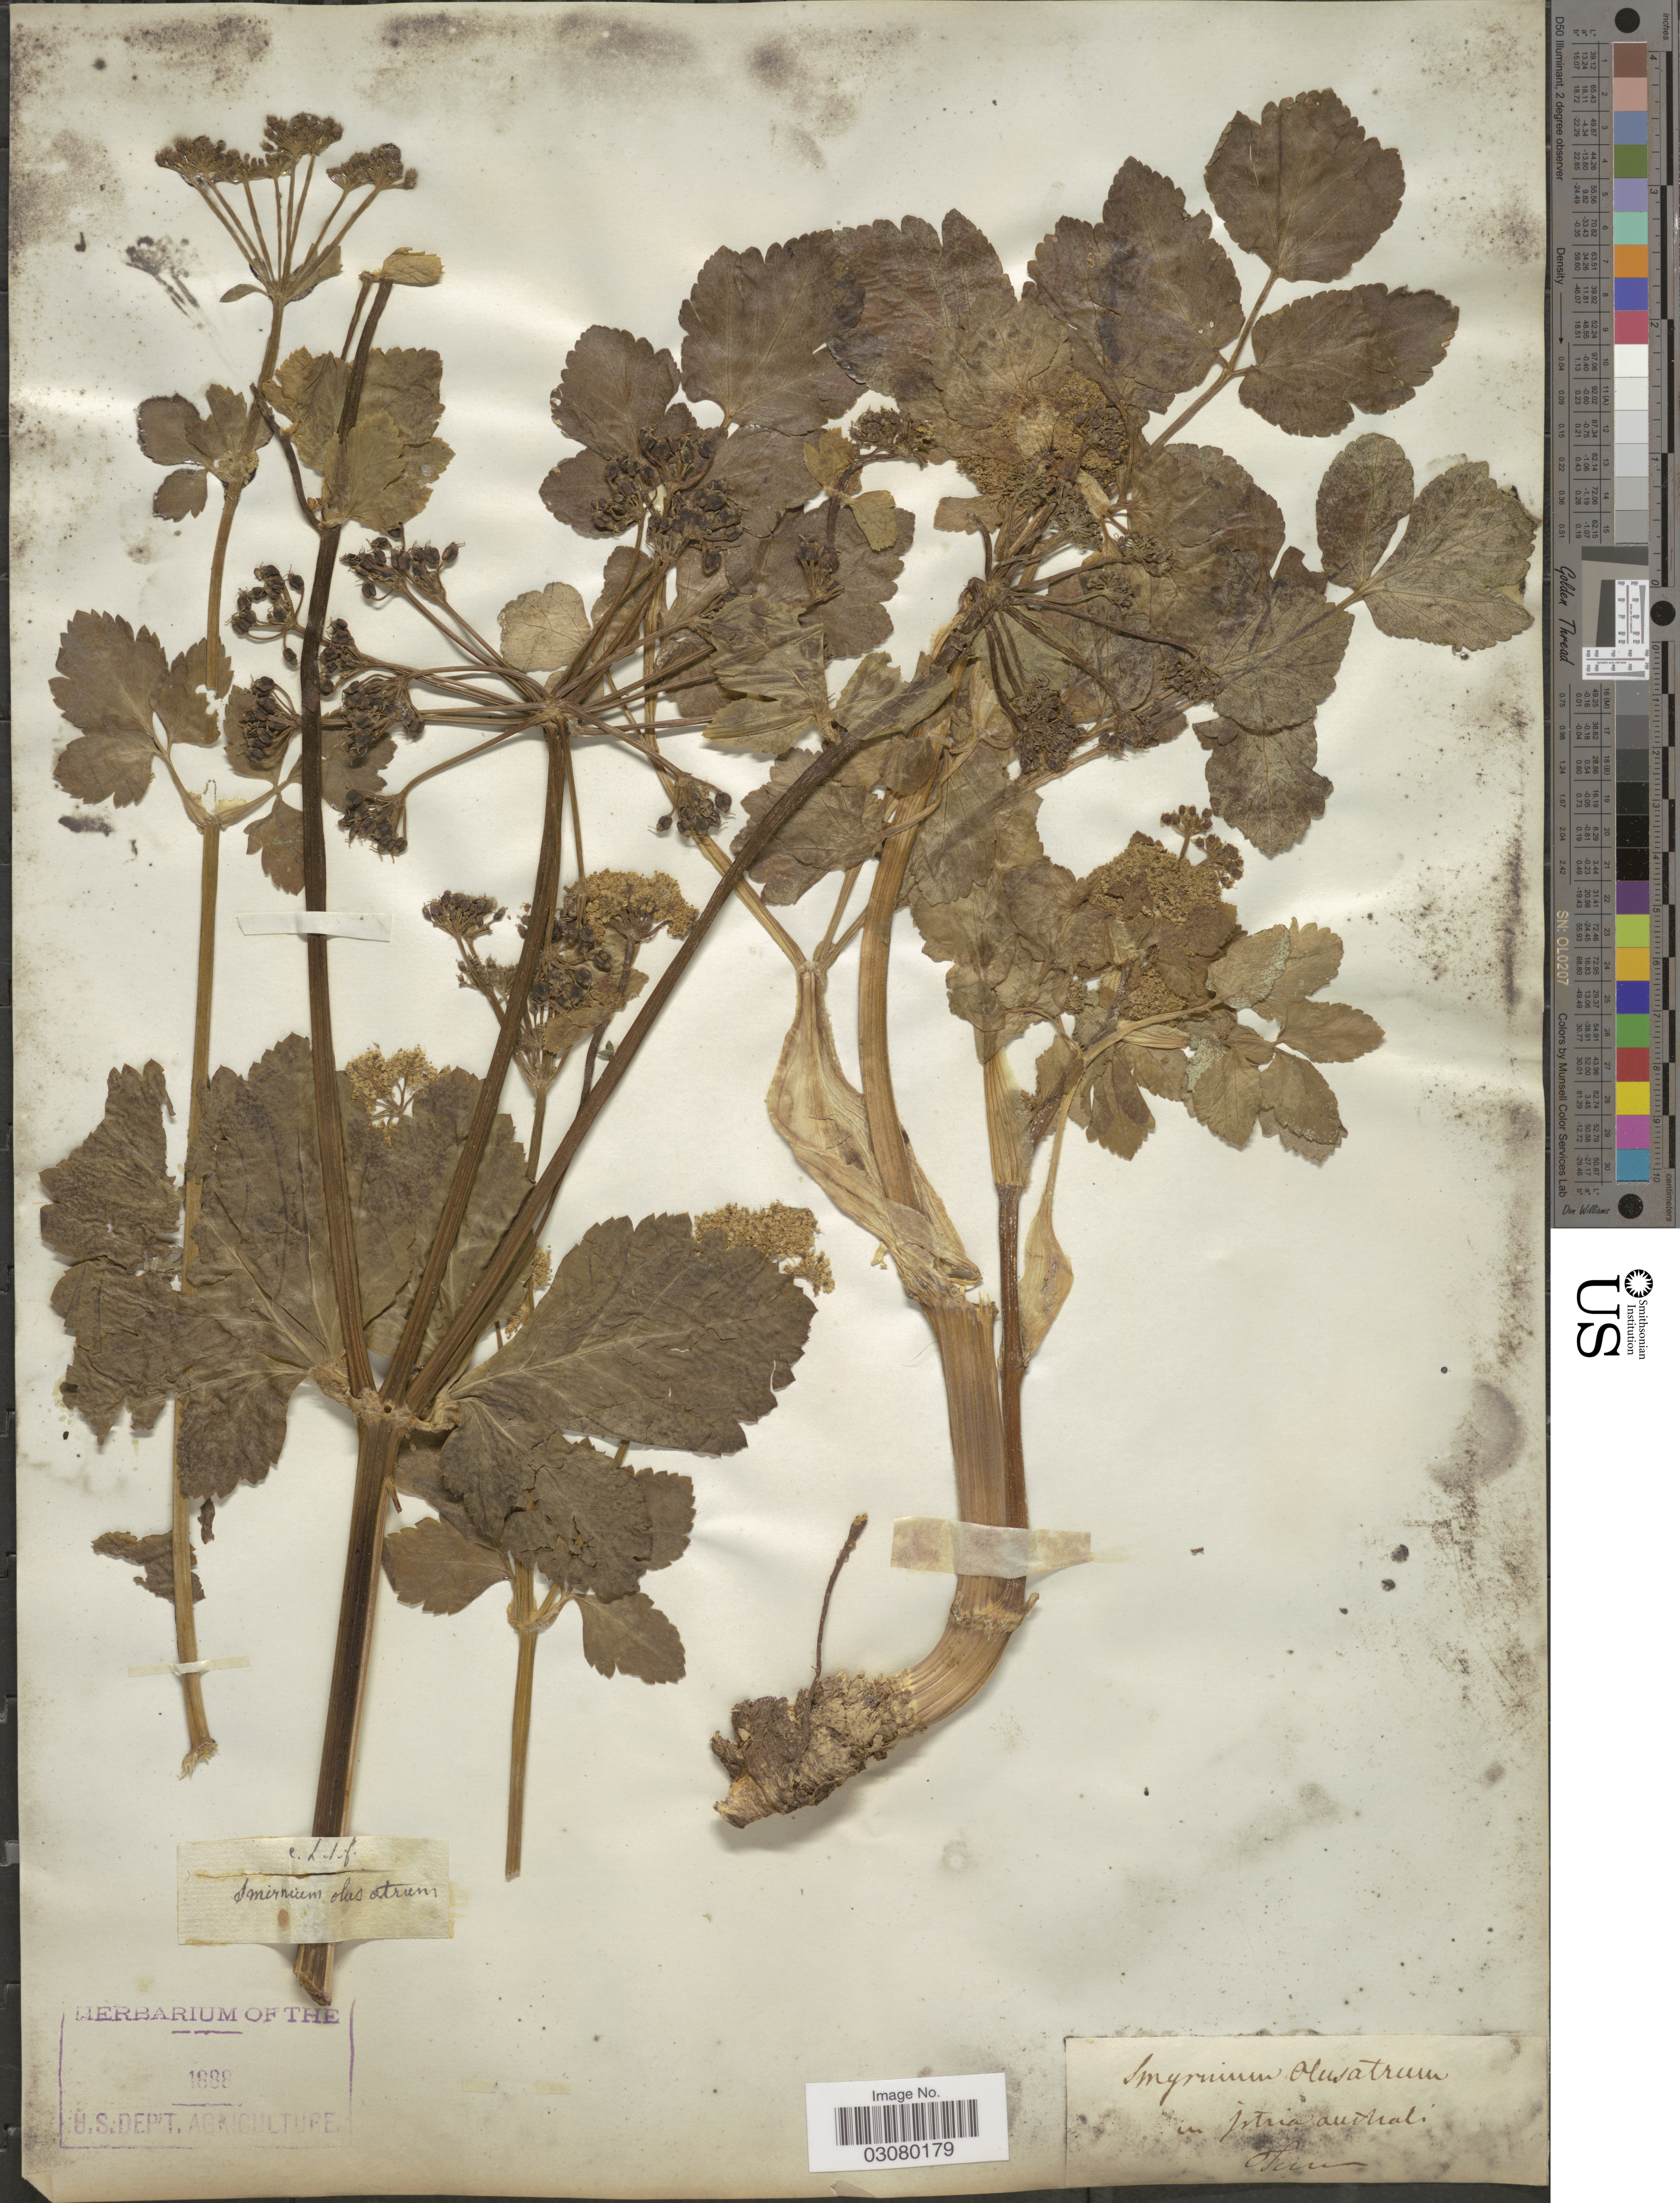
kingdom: Plantae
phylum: Tracheophyta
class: Magnoliopsida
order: Apiales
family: Apiaceae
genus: Smyrnium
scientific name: Smyrnium olusatrum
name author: L.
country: Croatia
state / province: Istria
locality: In Istria austral.